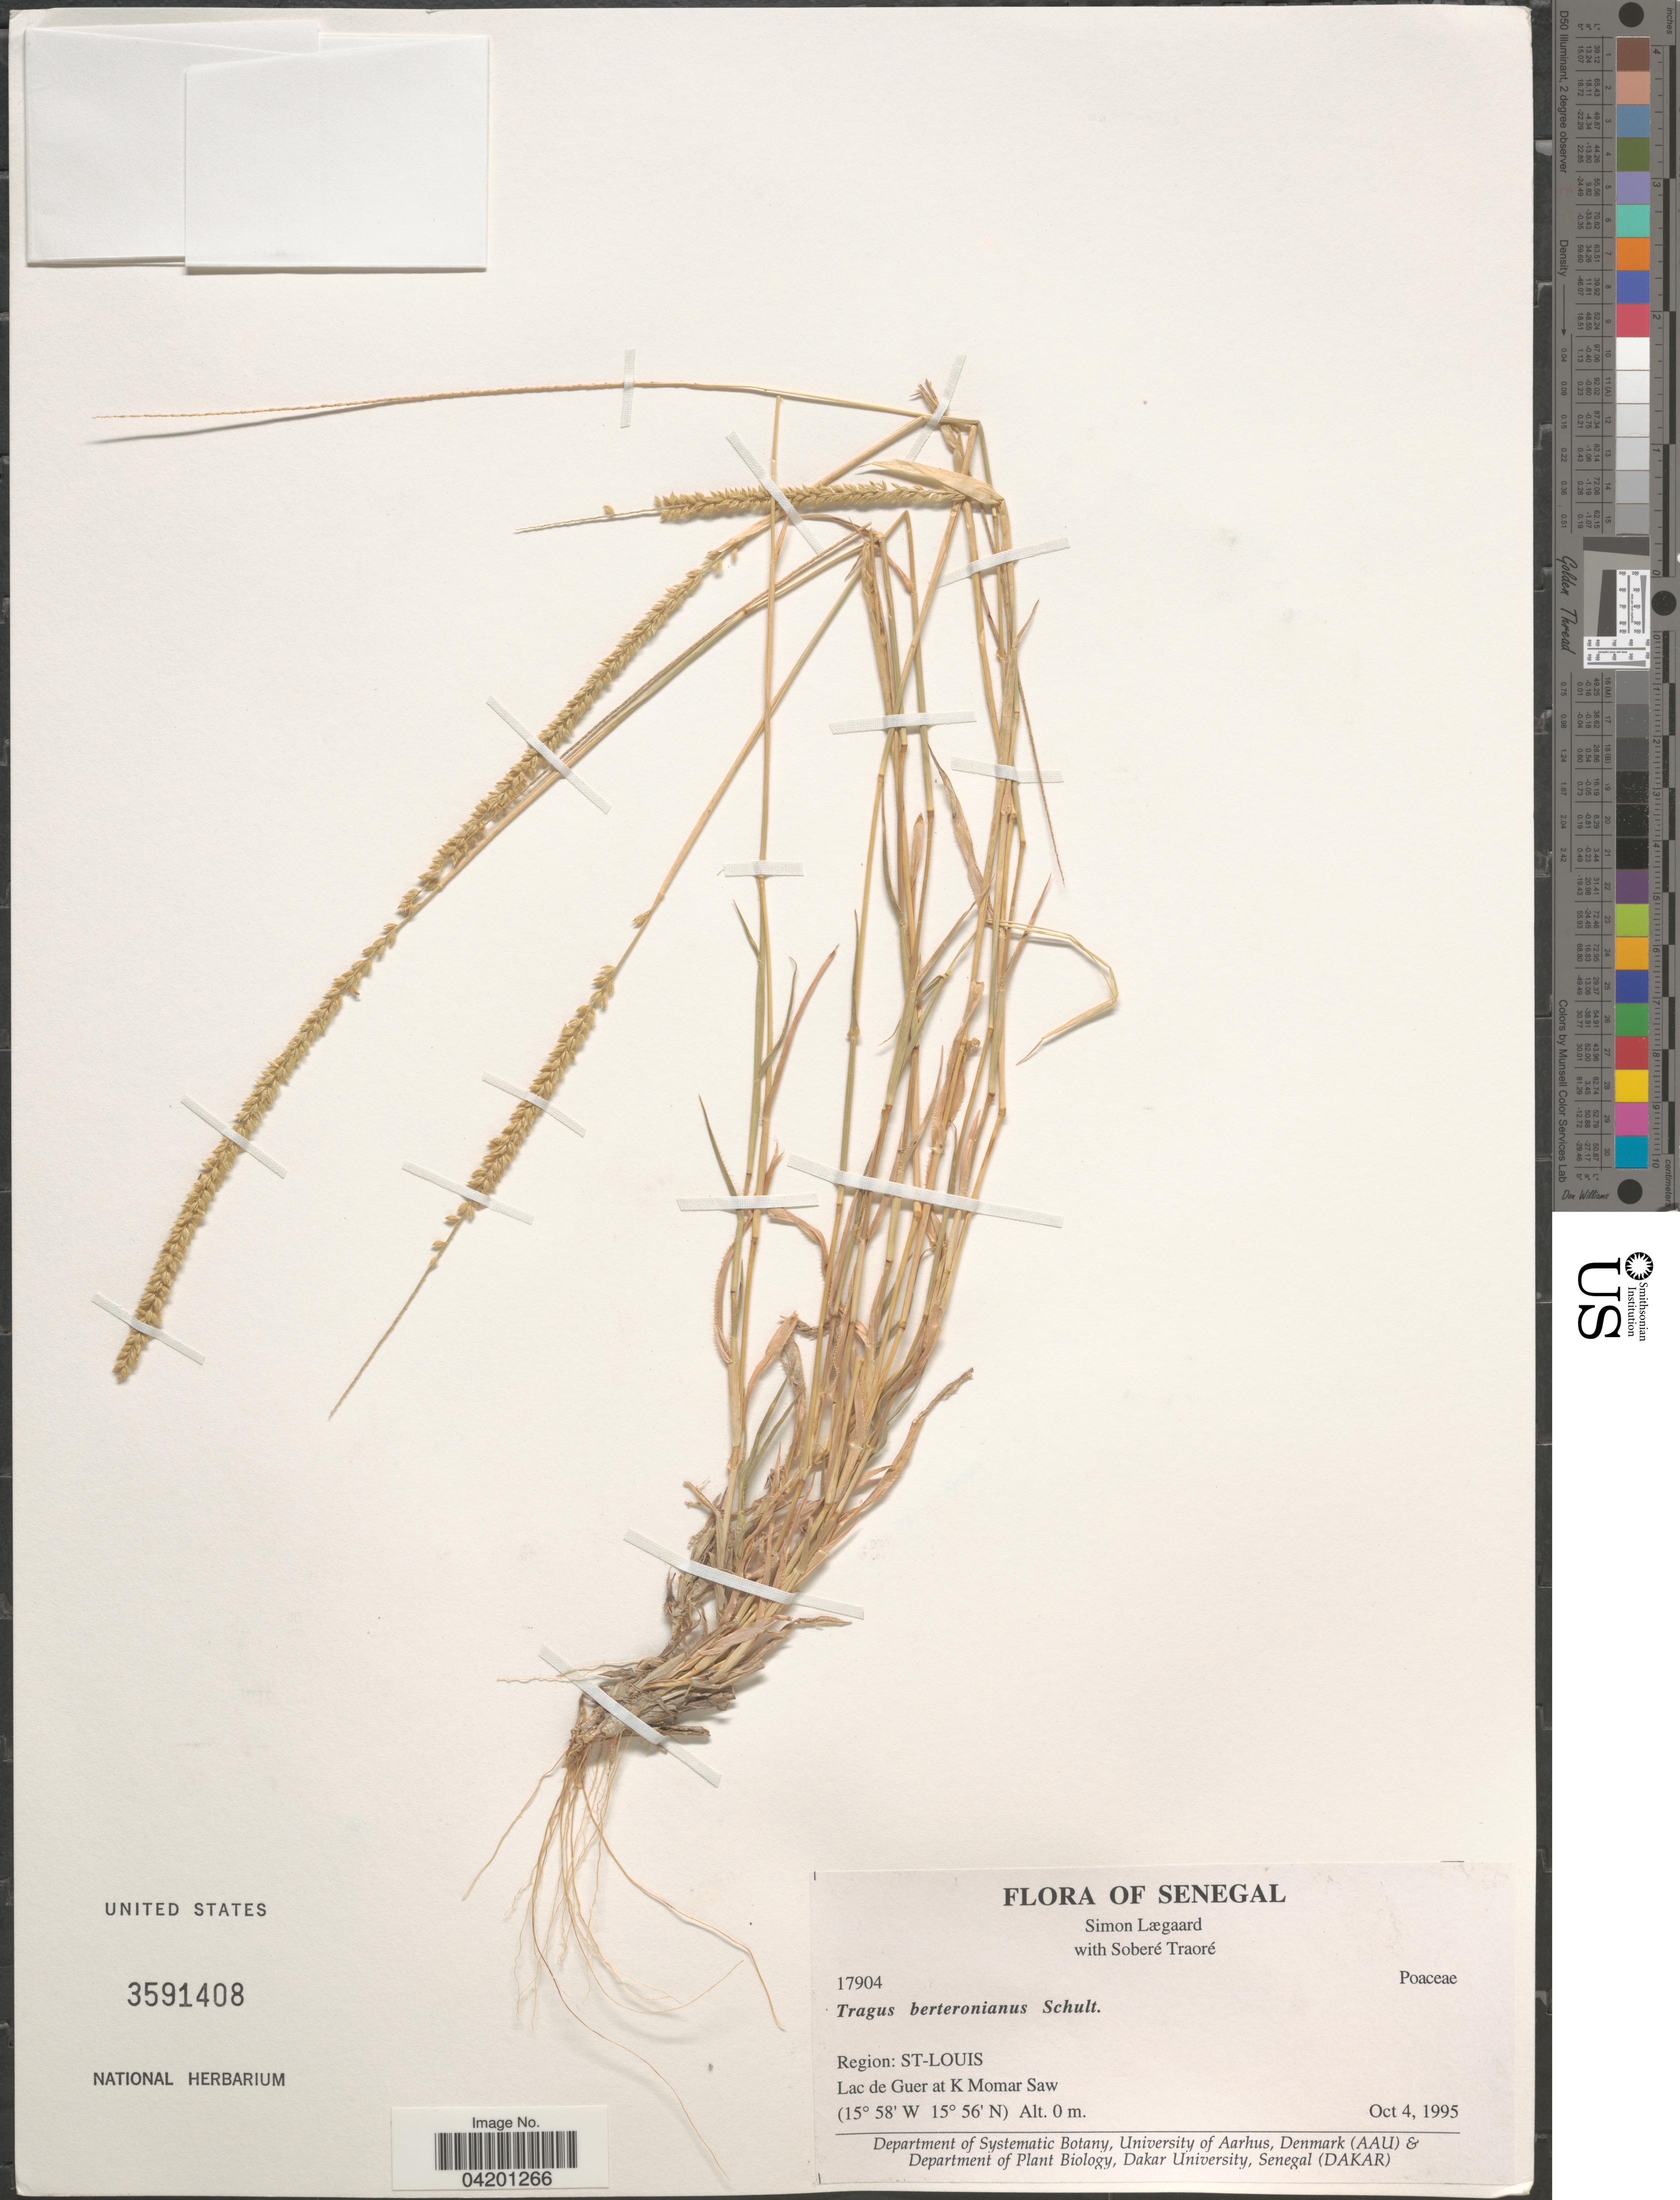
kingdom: Plantae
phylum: Tracheophyta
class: Liliopsida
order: Poales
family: Poaceae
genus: Tragus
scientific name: Tragus berteronianus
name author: Schult.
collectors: S. Lægaard & S. Traore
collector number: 17904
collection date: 1995-10-04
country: Senegal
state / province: Saint-Louis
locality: Region: St-Louis. Lac de Guer at K Momar Saw.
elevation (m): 0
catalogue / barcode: US 3591408